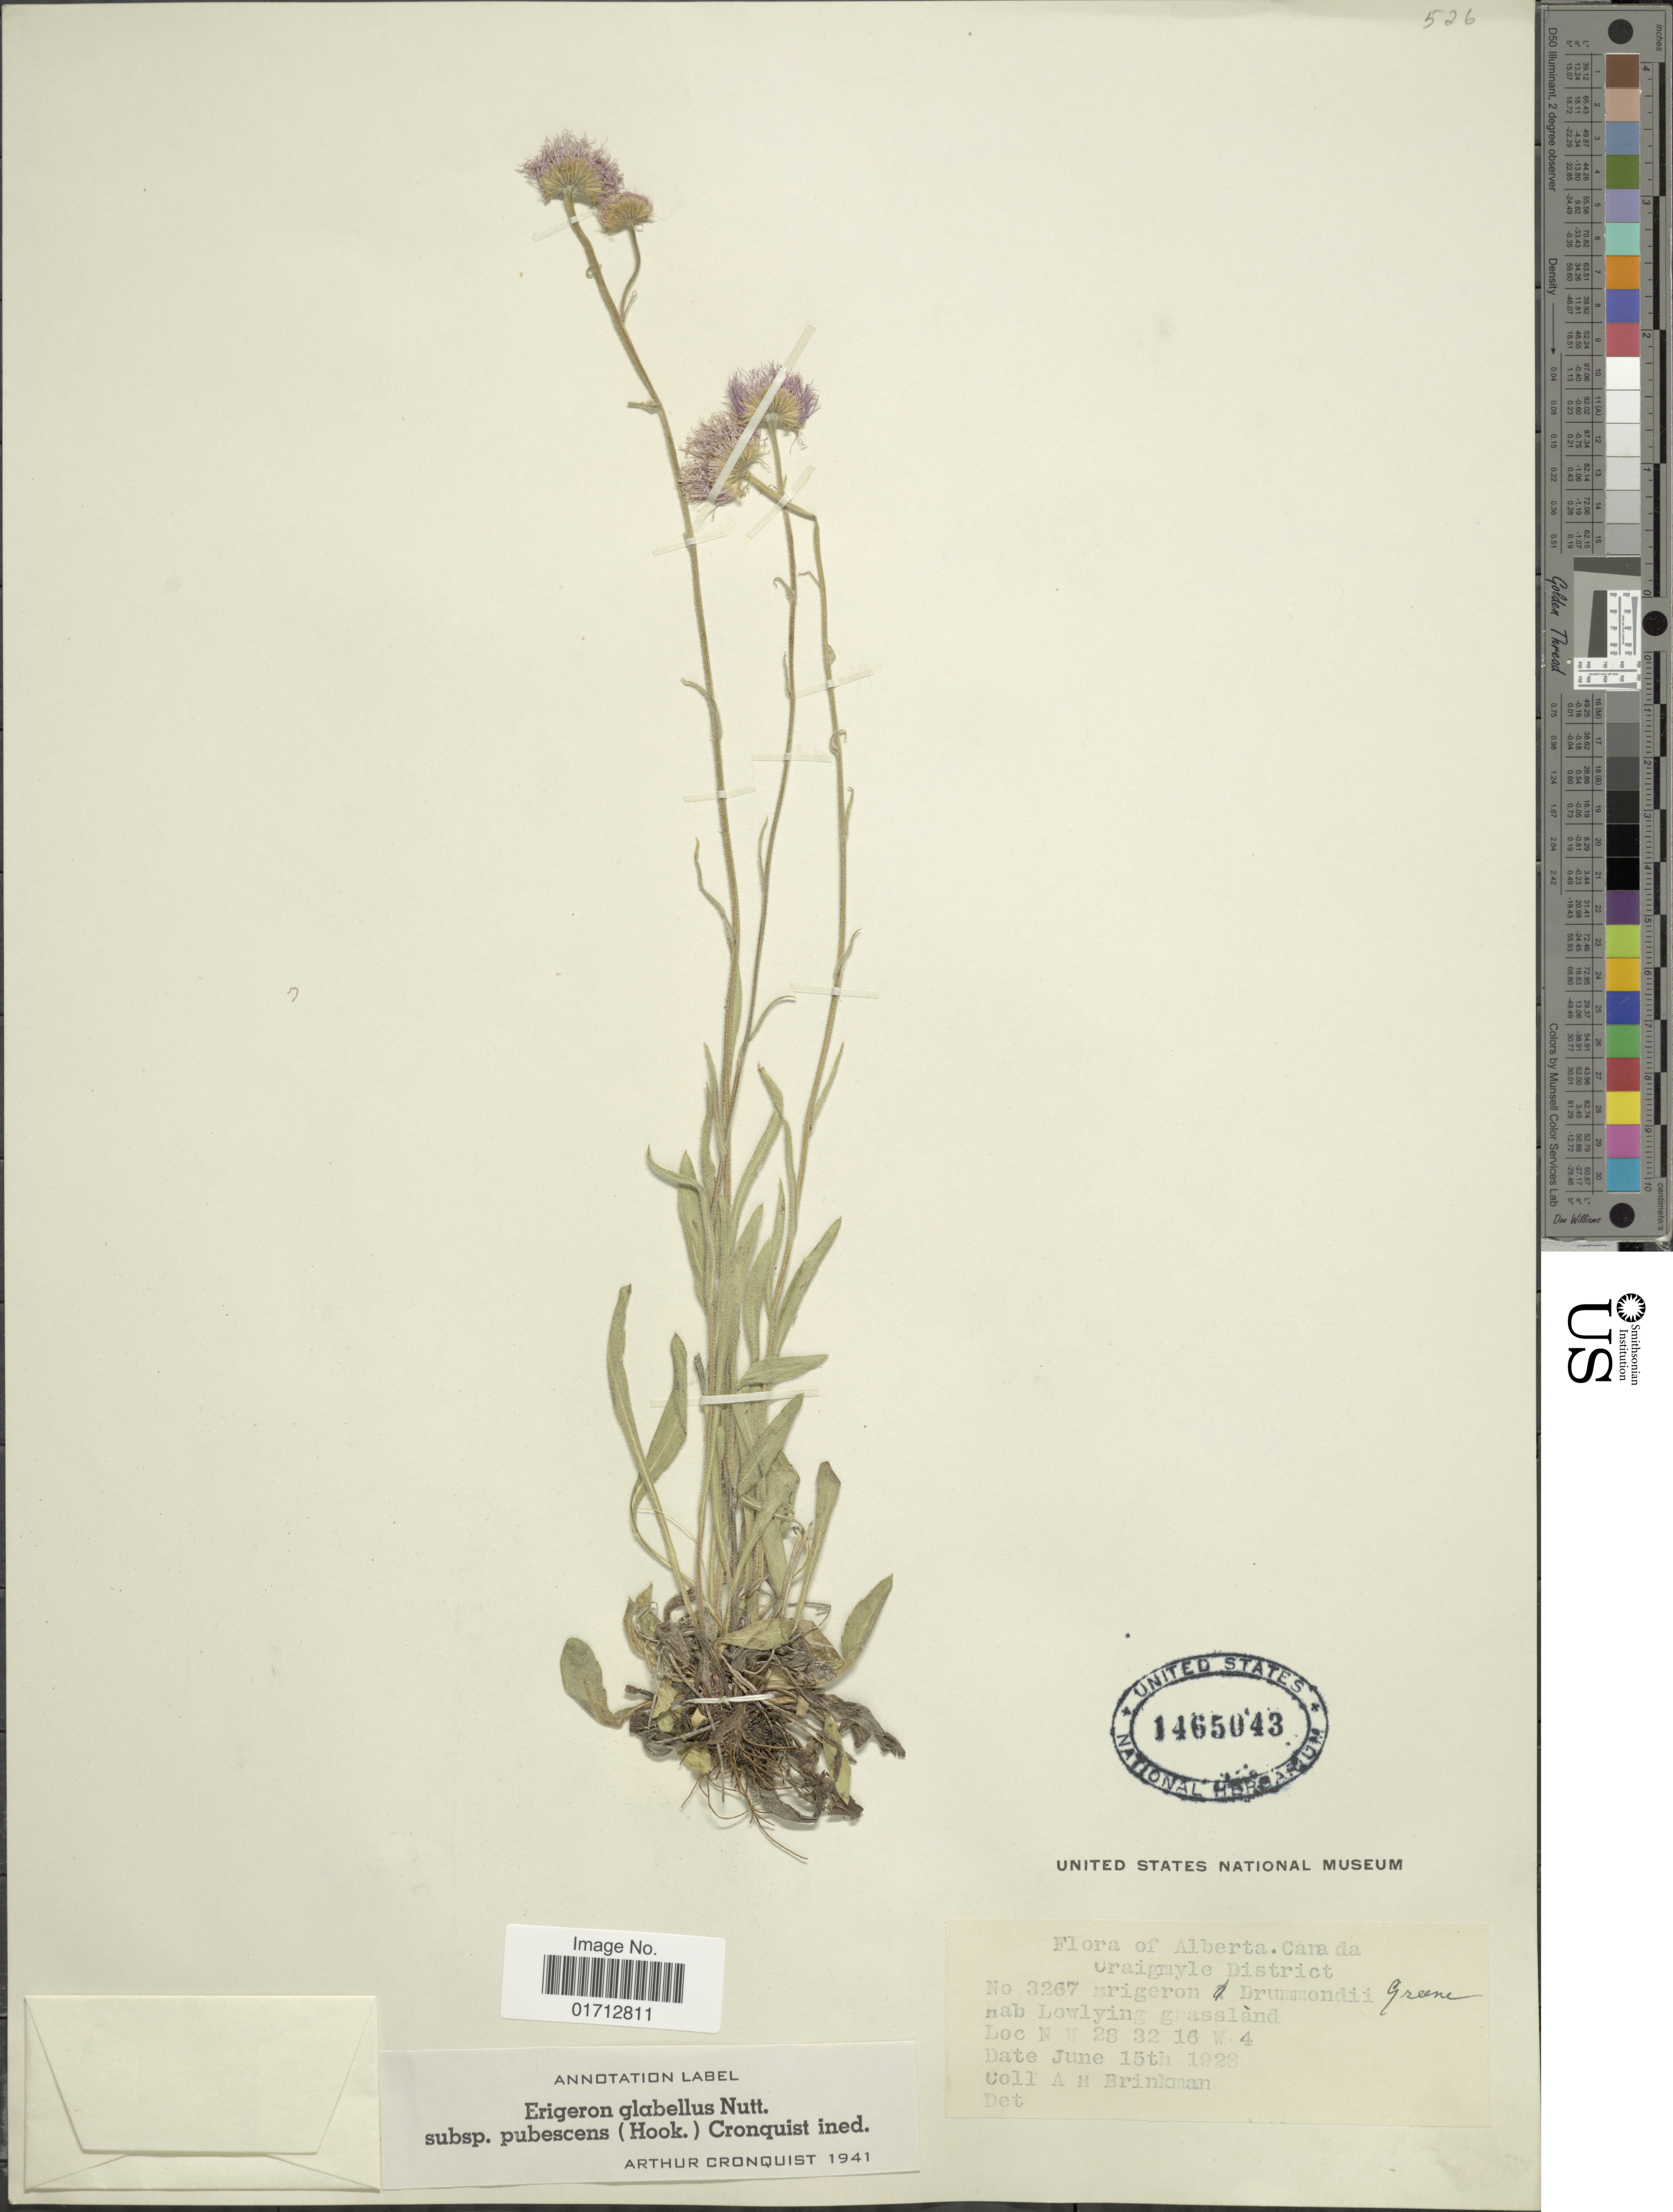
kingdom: Plantae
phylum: Tracheophyta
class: Magnoliopsida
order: Asterales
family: Asteraceae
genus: Erigeron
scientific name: Erigeron glabellus subsp. pubescens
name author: (Hook.) Cronq.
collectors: A. Brinkman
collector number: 3267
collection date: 1928-06-15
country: Canada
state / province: Alberta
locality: Craigmyle District.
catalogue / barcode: US 1465043